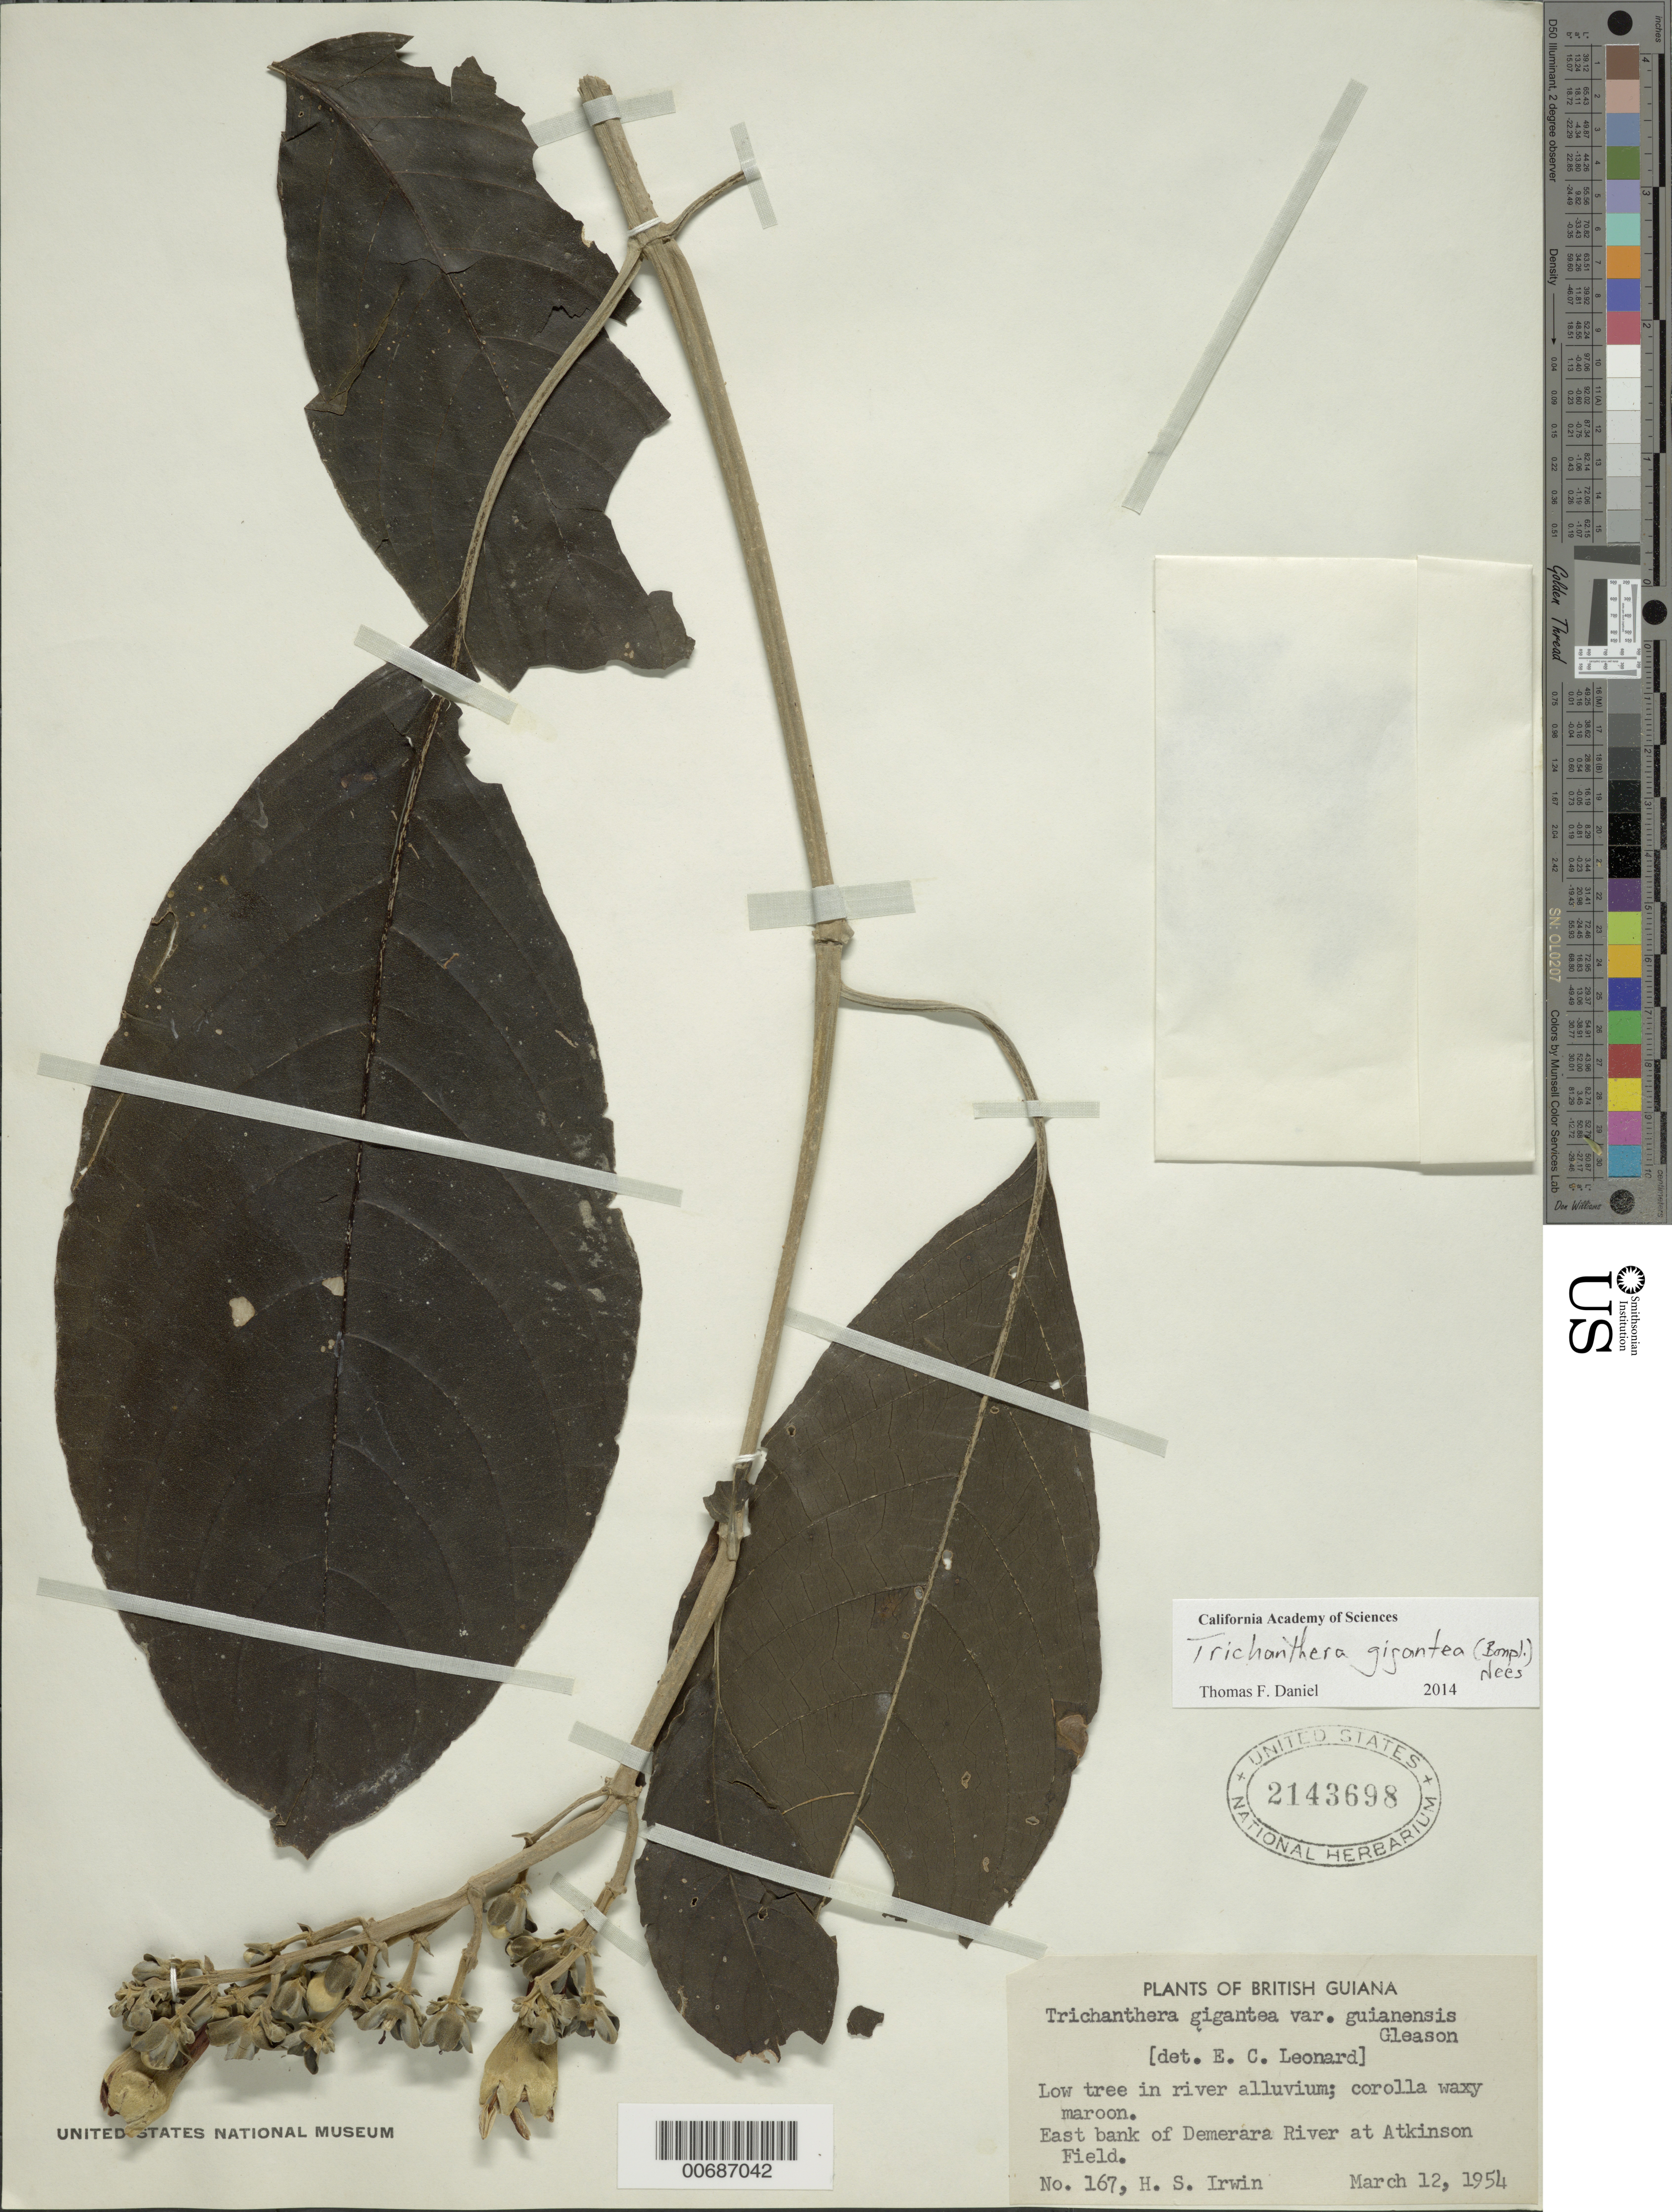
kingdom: Plantae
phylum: Tracheophyta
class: Magnoliopsida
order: Lamiales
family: Acanthaceae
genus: Trichanthera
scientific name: Trichanthera gigantea var. guianensis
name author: Gleason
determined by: Leonard, Emery C., (US)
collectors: H. Irwin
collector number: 167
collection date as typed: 12-Mar-54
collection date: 1954-03-12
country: Guyana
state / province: Demerara-Mahaica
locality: Atkinson Field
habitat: Low tree in river alluvium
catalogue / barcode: US 2143698